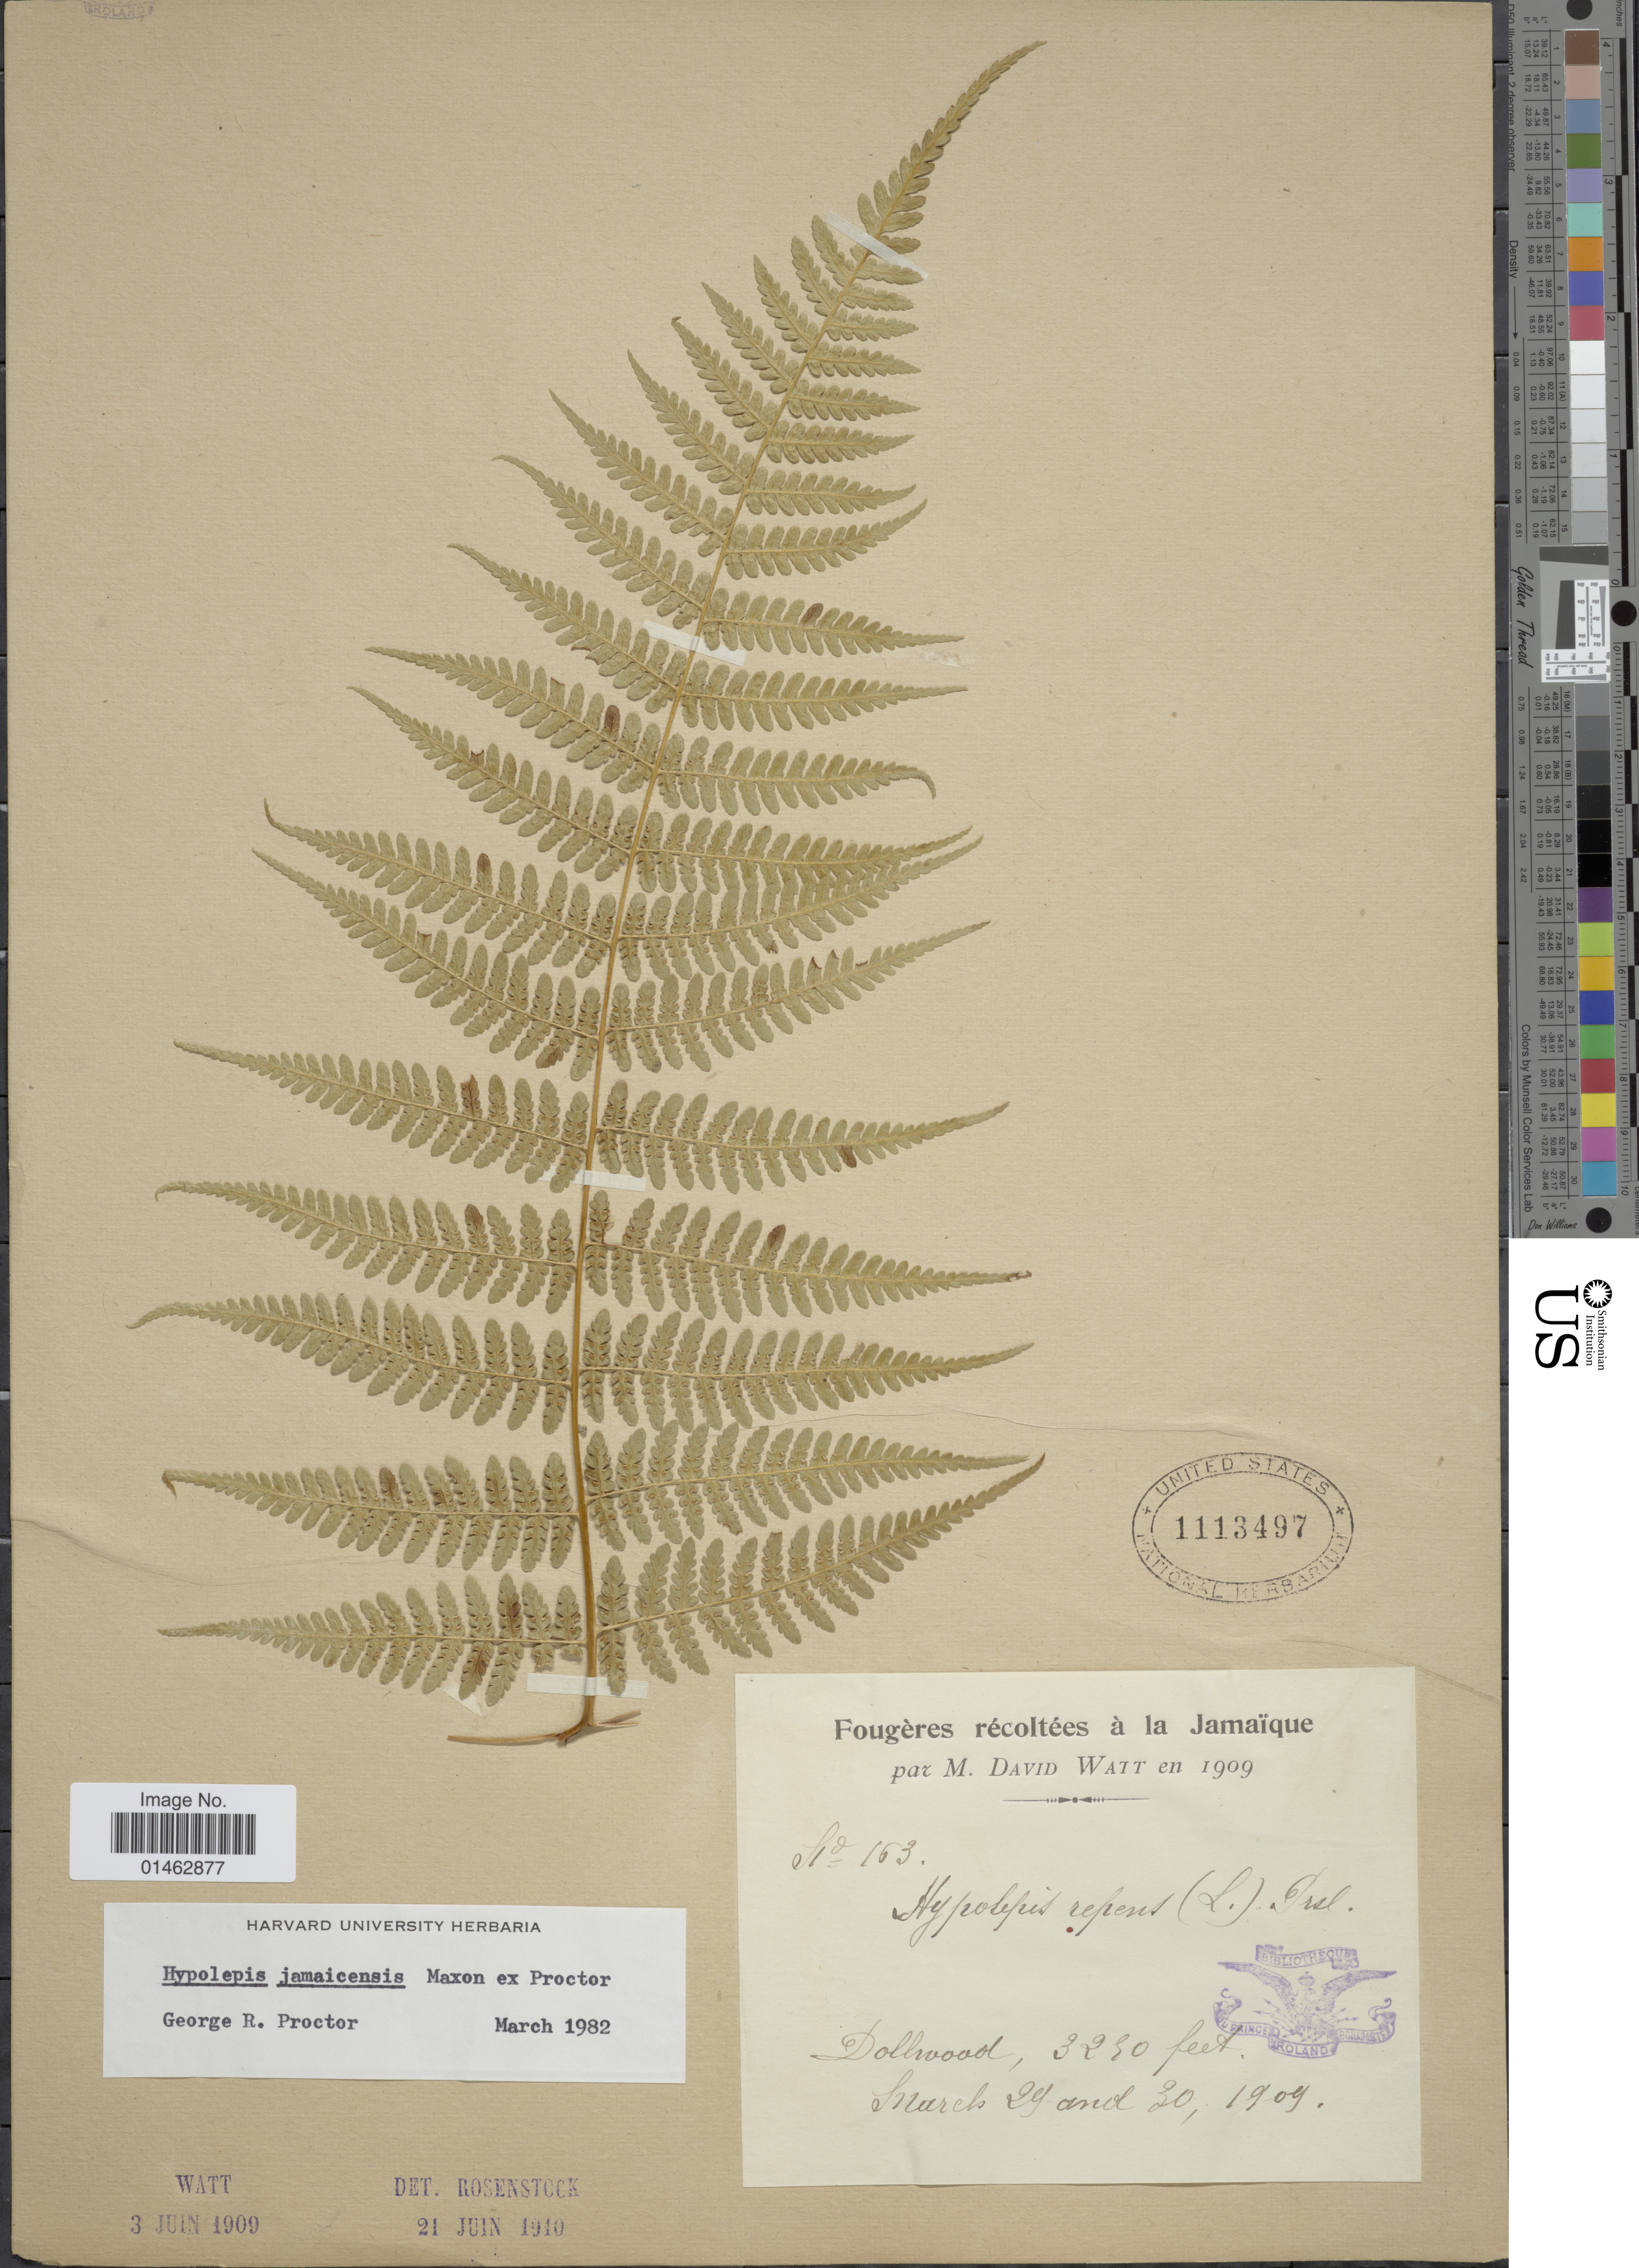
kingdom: Plantae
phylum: Tracheophyta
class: Polypodiopsida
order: Polypodiales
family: Dennstaedtiaceae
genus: Hypolepis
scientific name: Hypolepis jamaicensis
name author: Maxon ex Proctor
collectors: M. Watt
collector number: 163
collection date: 1909-03-29/1909-03-30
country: Jamaica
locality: Dollwood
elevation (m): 1003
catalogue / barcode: US 1113497